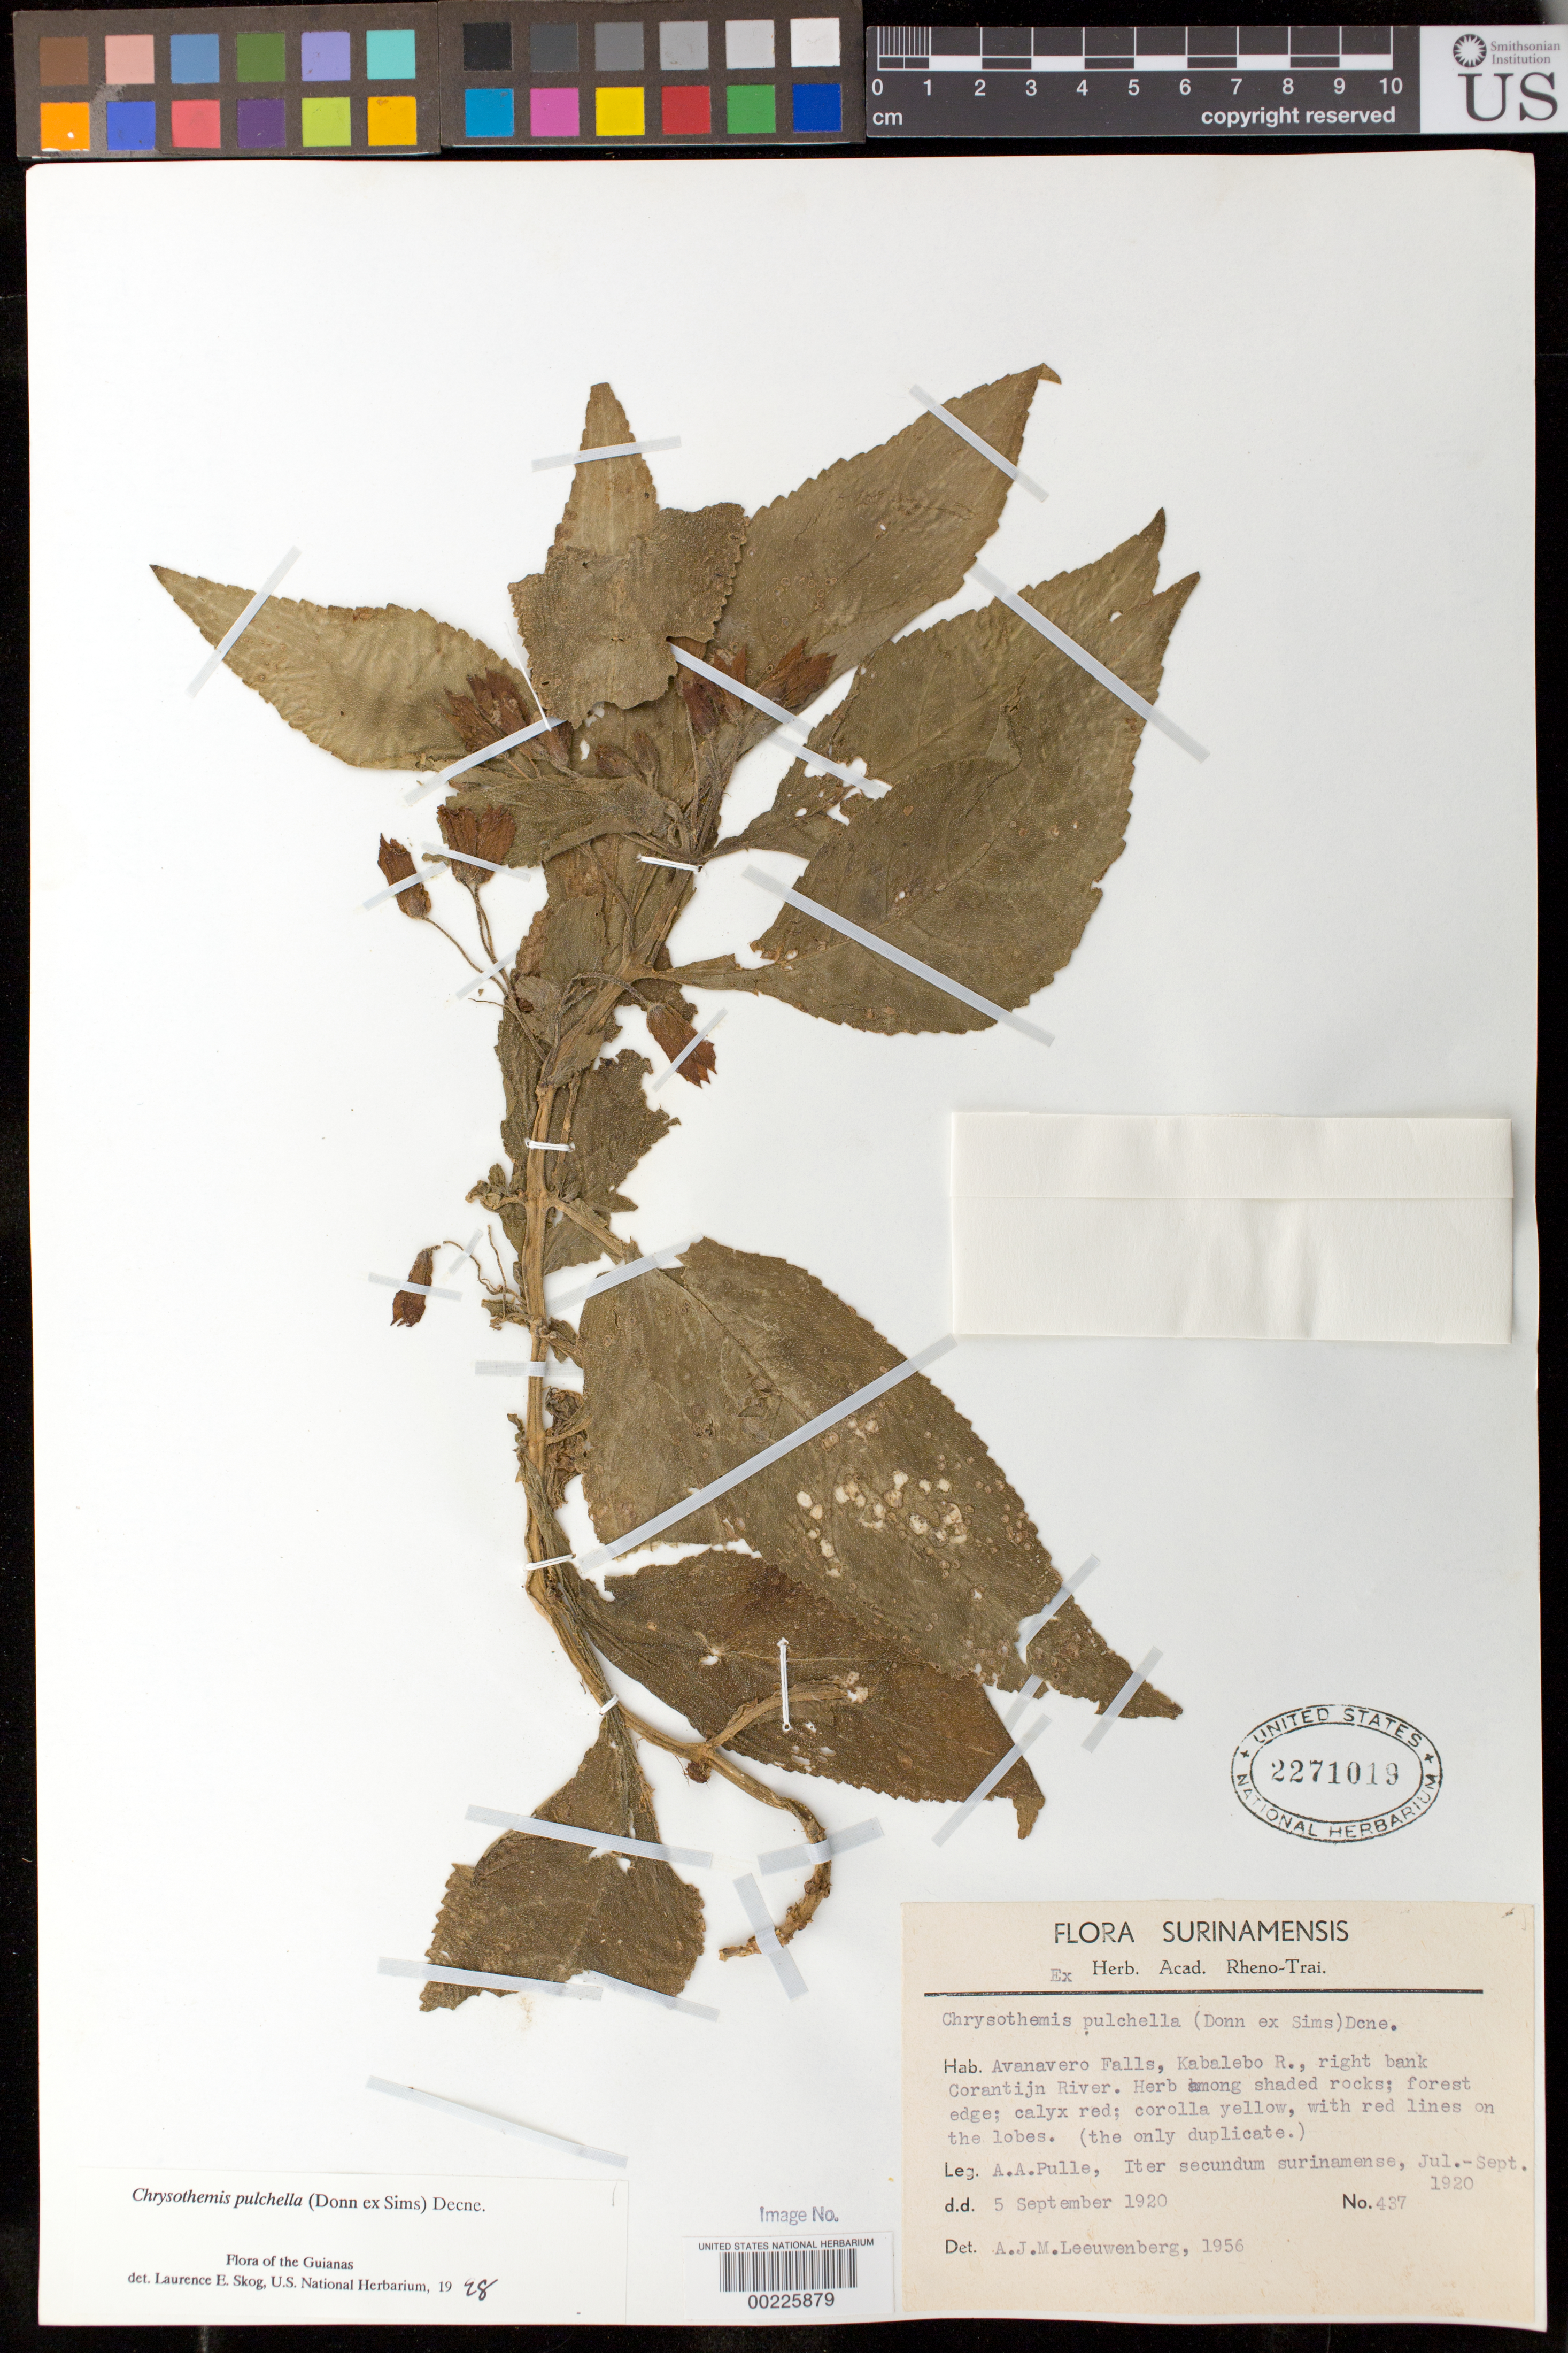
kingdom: Plantae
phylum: Tracheophyta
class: Magnoliopsida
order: Lamiales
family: Gesneriaceae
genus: Chrysothemis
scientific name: Chrysothemis pulchella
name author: (Donn ex Sims) Decne.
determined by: Skog, Laurence E.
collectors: A. A. Pulle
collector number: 437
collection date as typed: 05 Sep 1920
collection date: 1920-09-05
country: Suriname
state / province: Sipaliwini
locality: Avanavero Falls, Kabalebo River, right bank Corantijn River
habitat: Forest edge; among shady rocks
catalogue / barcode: US 2271019